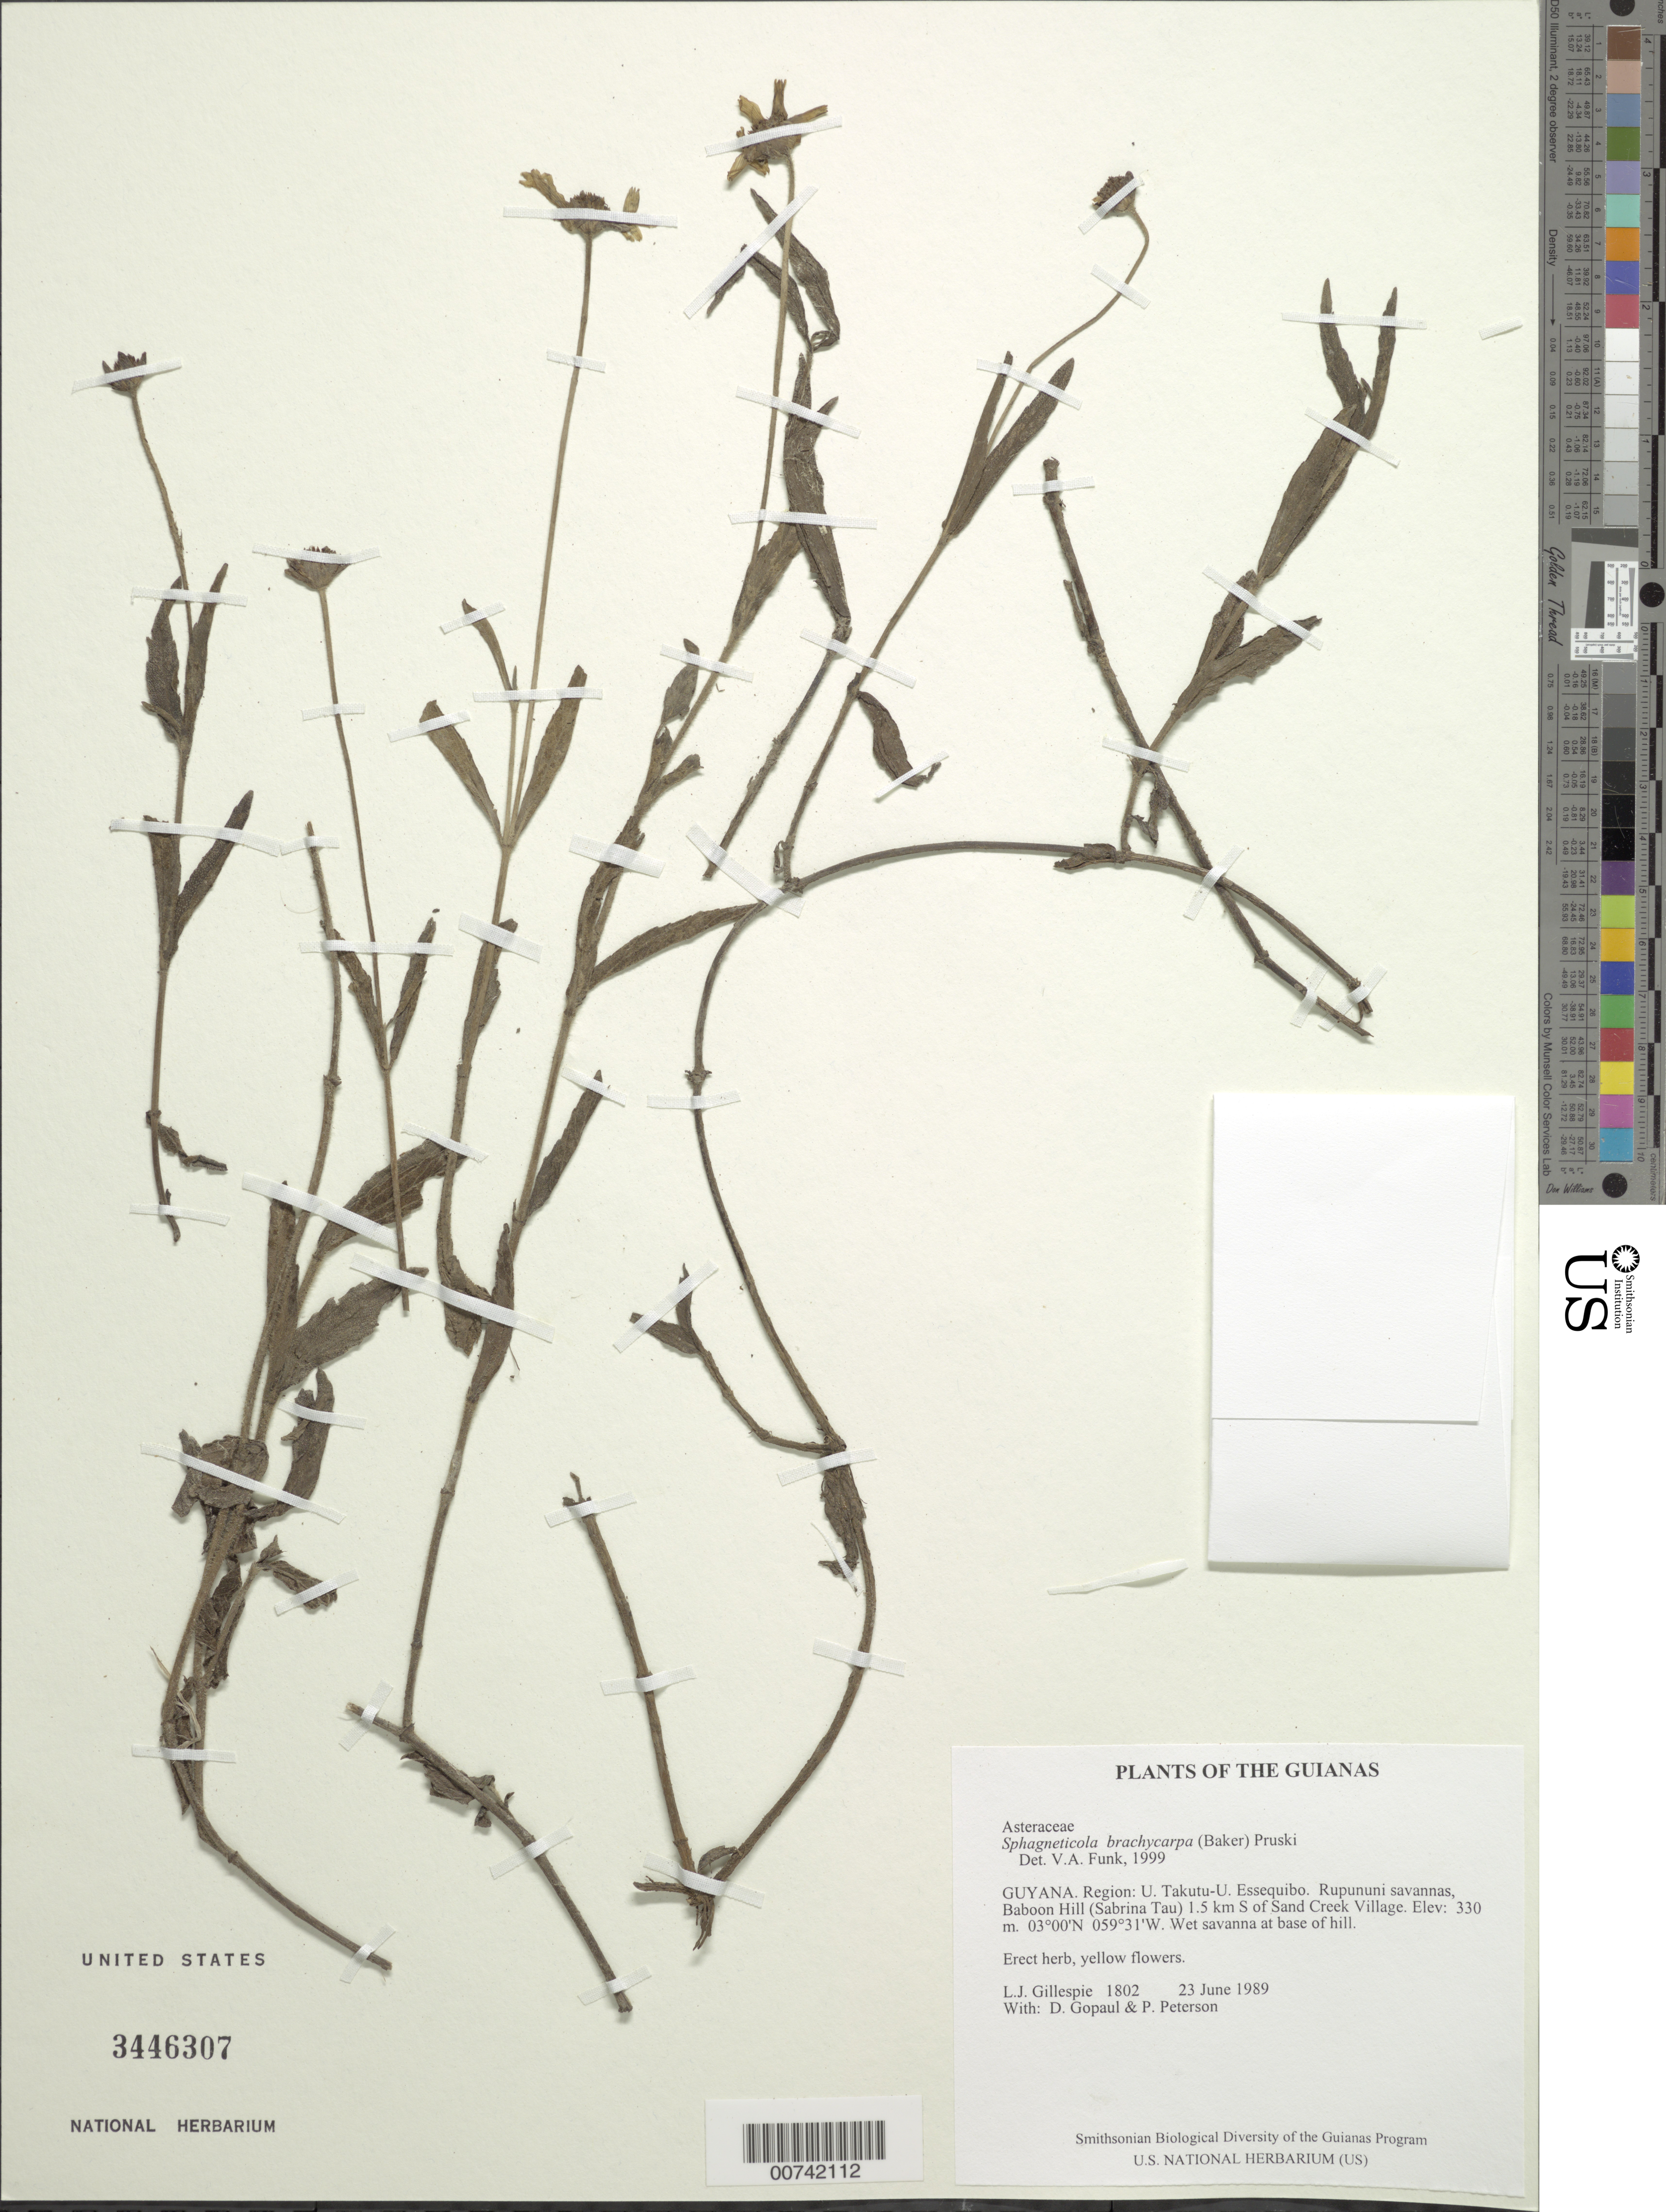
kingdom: Plantae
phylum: Tracheophyta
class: Magnoliopsida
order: Asterales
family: Asteraceae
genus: Sphagneticola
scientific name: Sphagneticola brachycarpa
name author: (Baker) Pruski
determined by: Funk, Vicki A., (BOT), Smithsonian Institution - National Museum of Natural History (UNITED STATES)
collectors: L. J. Gillespie, D. Gopaul & P. M. Peterson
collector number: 1802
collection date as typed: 23 June 1989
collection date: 1989-06-23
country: Guyana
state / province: U. Takutu-U. Essequibo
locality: Rupununi savannas, Baboon Hill (Sabrina Tau) 1.5 km S of Sand Creek Village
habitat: Wet savanna at base of hill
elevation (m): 330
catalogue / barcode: US 3446307